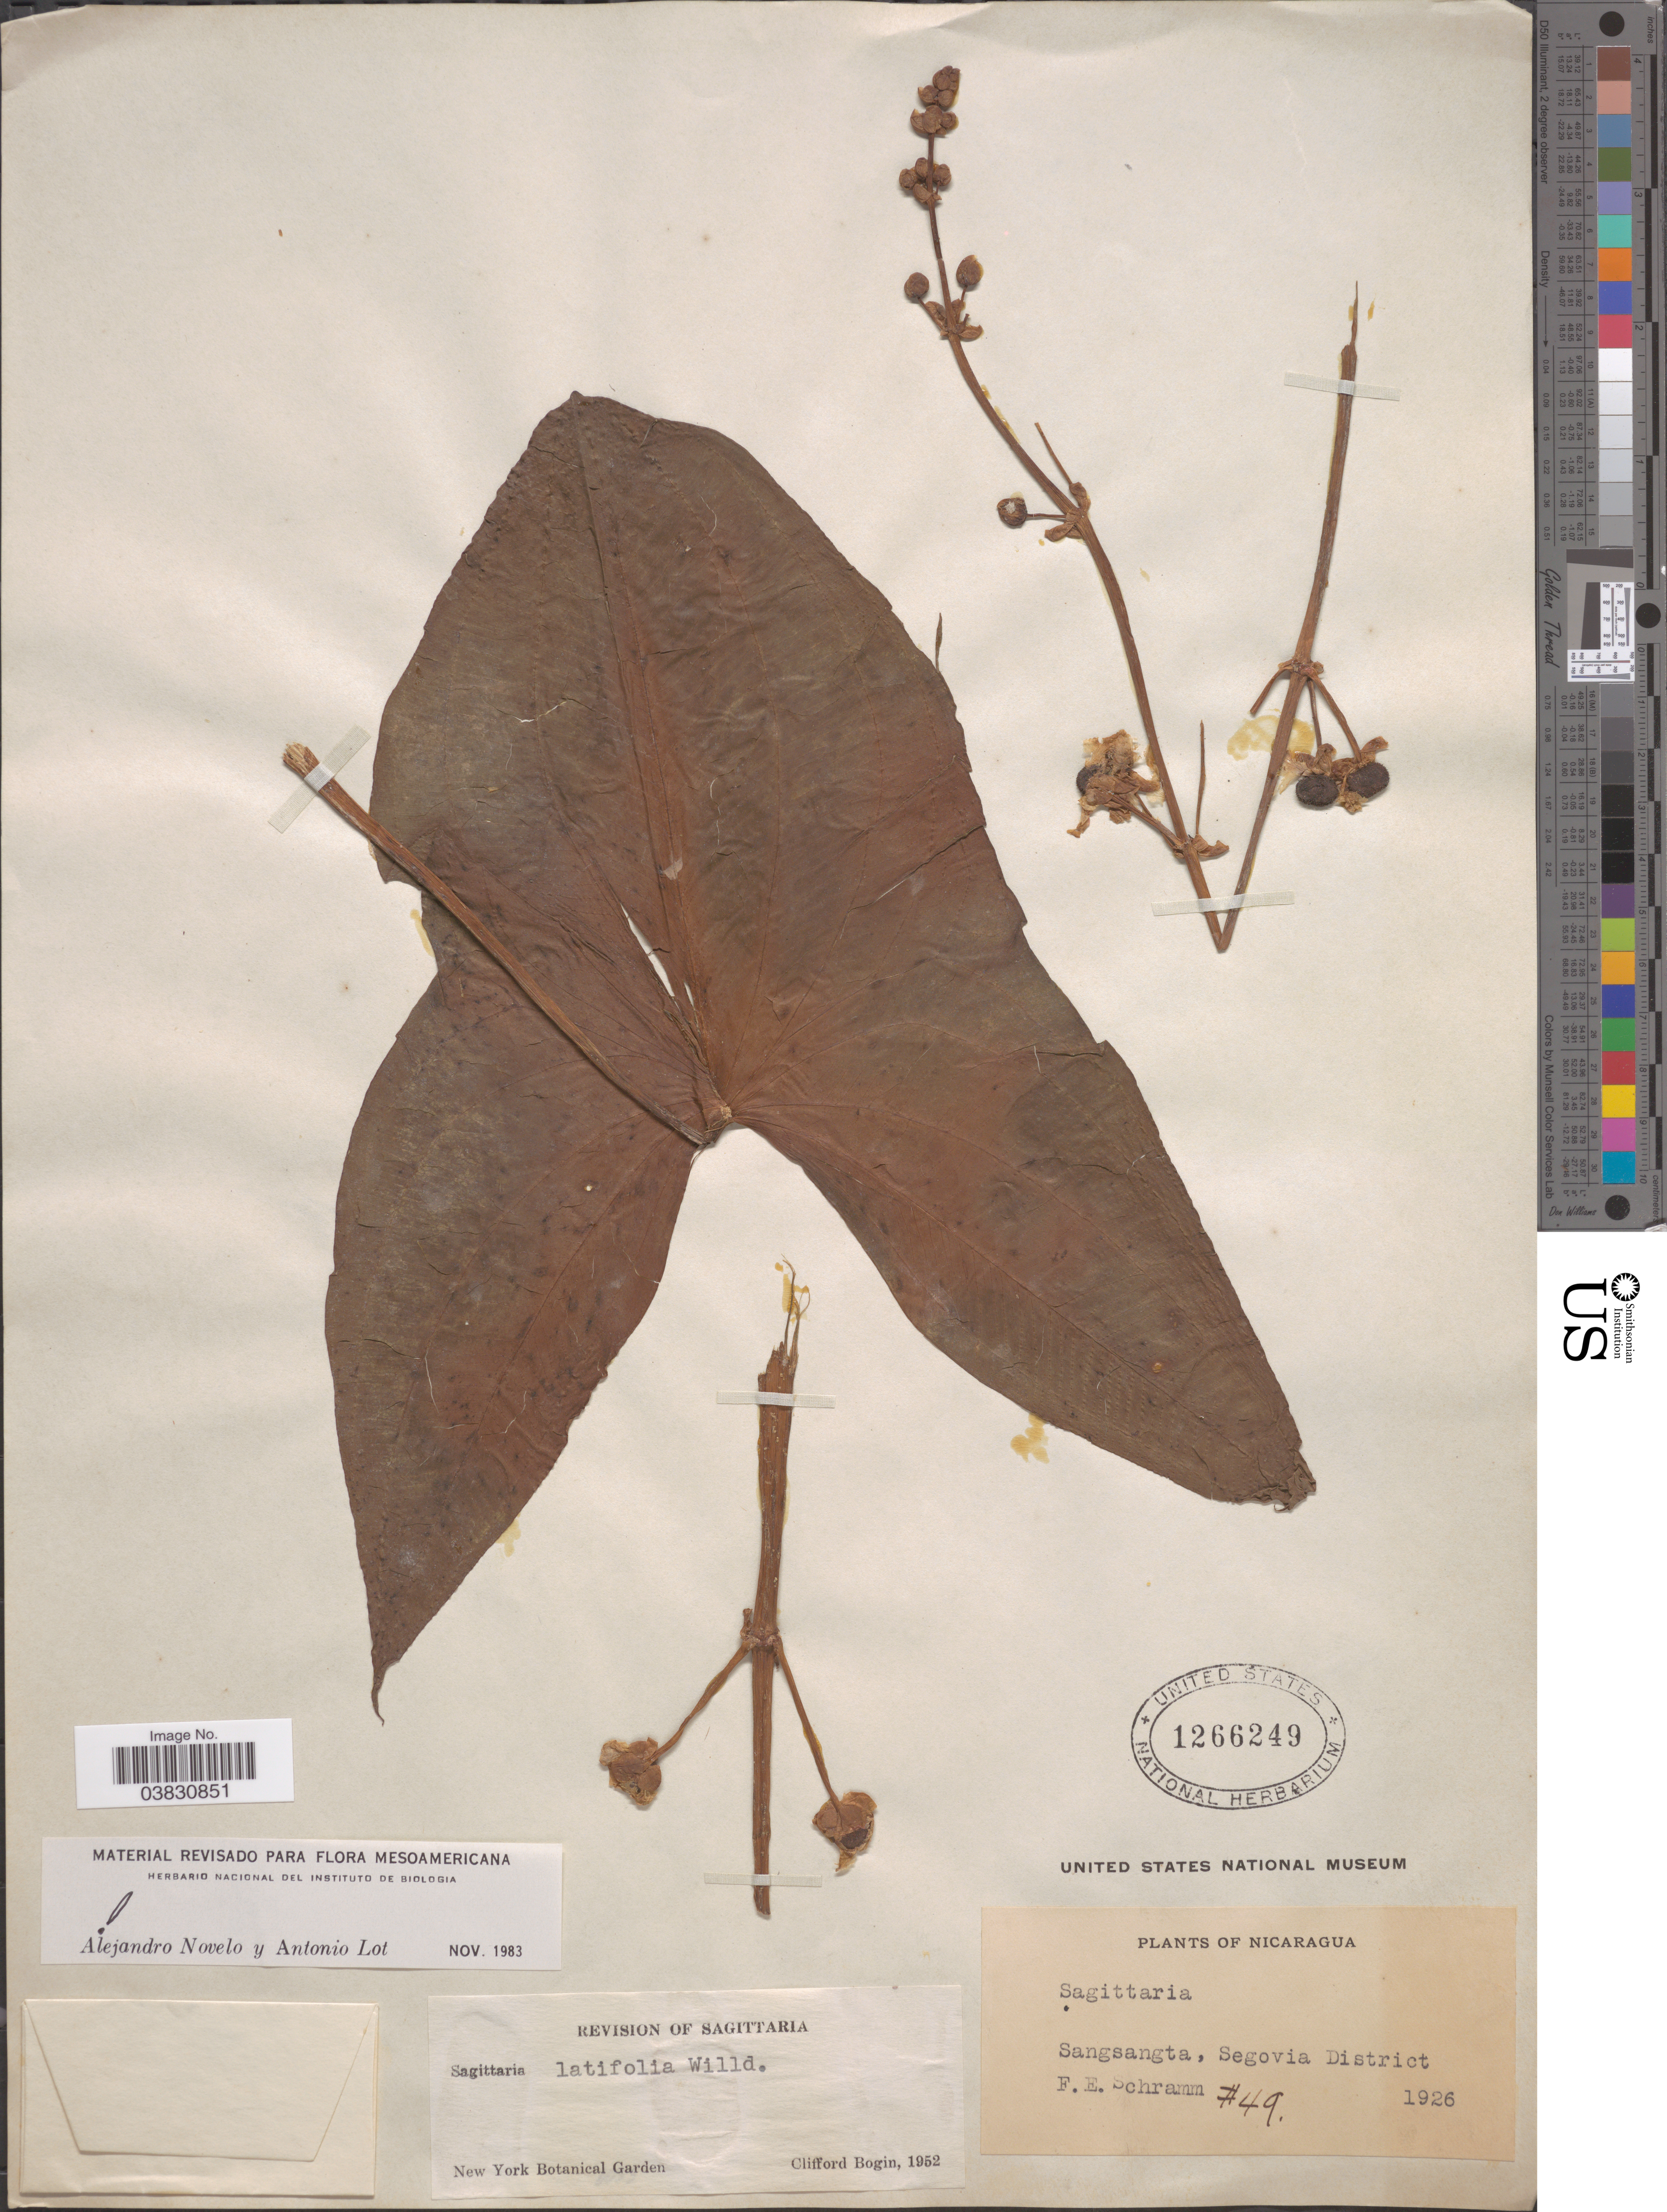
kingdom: Plantae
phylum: Tracheophyta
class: Liliopsida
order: Alismatales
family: Alismataceae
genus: Sagittaria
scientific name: Sagittaria latifolia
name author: Willd.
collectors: F. E. Schramm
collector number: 49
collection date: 1926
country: Nicaragua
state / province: Nueva Segovia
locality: Sangsangta, Segovia District.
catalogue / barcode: US 1266249